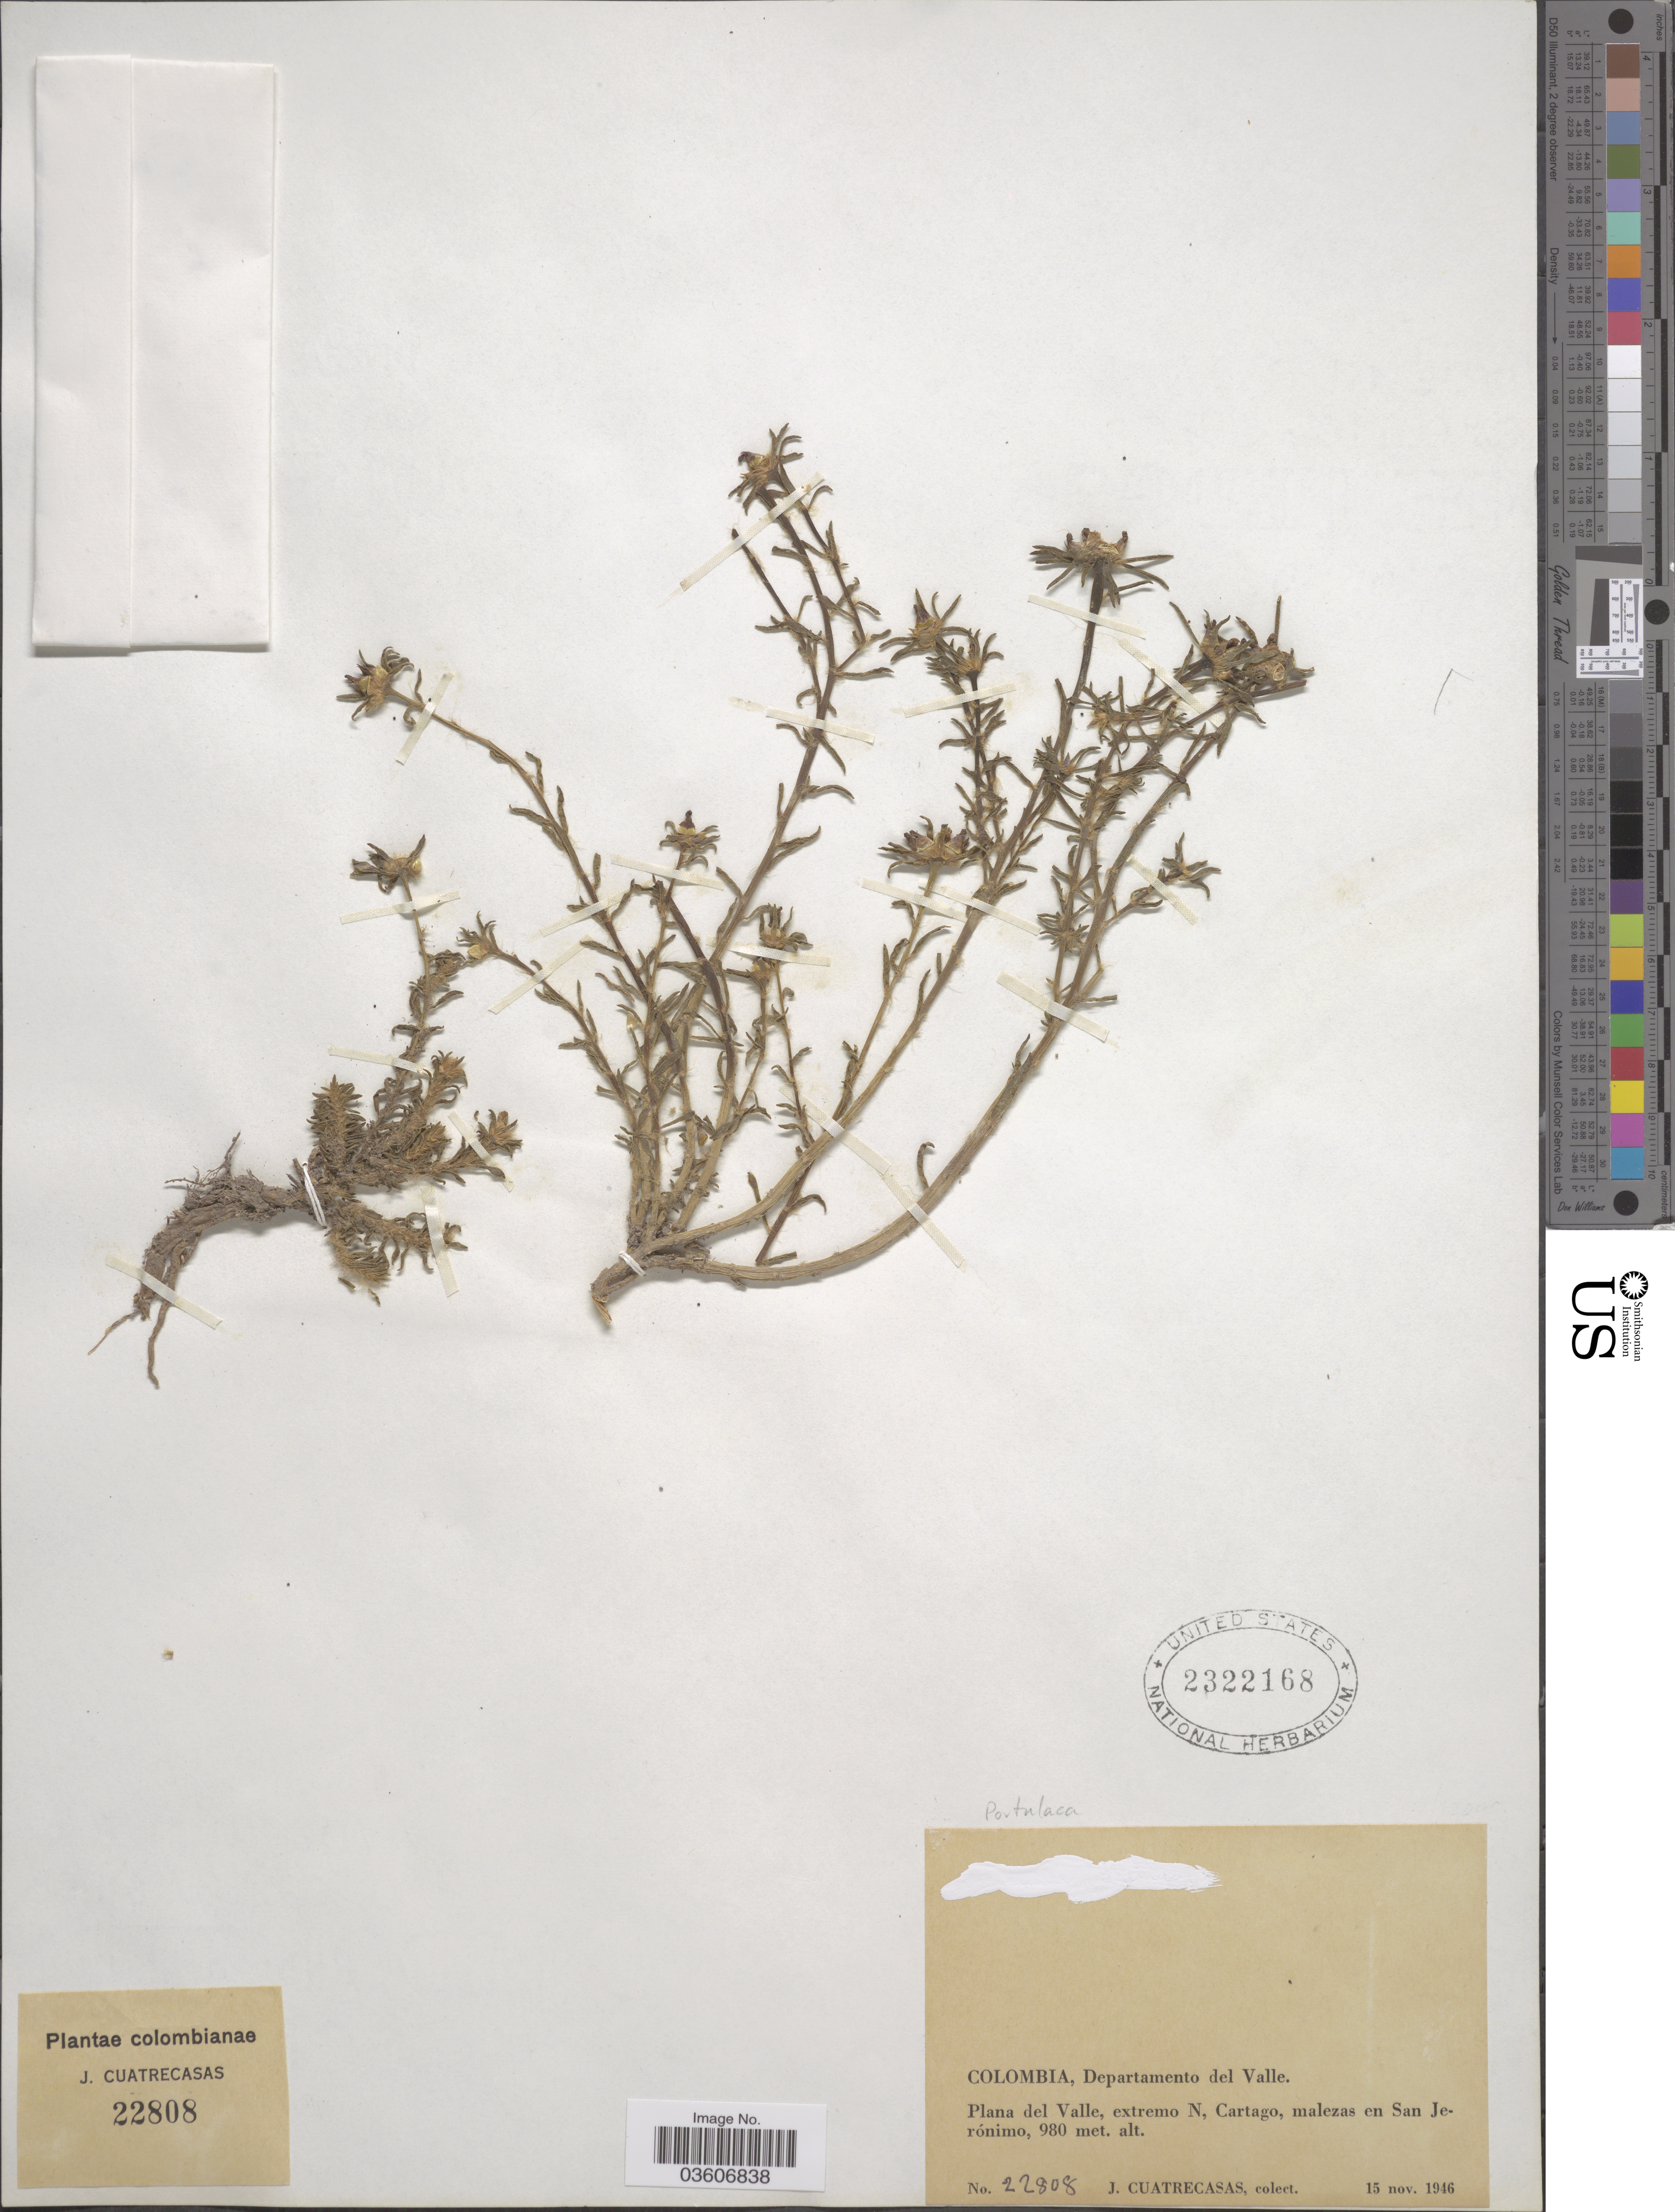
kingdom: Plantae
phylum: Tracheophyta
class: Magnoliopsida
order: Caryophyllales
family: Portulacaceae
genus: Portulaca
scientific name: Portulaca sp.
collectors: J. Cuatrecasas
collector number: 22808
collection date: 1946-11-15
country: Colombia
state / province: Valle del Cauca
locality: Departamento del Valle. Plana del Valle, extremo N, Cartago, malezas en San Jerónimo.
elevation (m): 980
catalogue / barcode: US 2322168